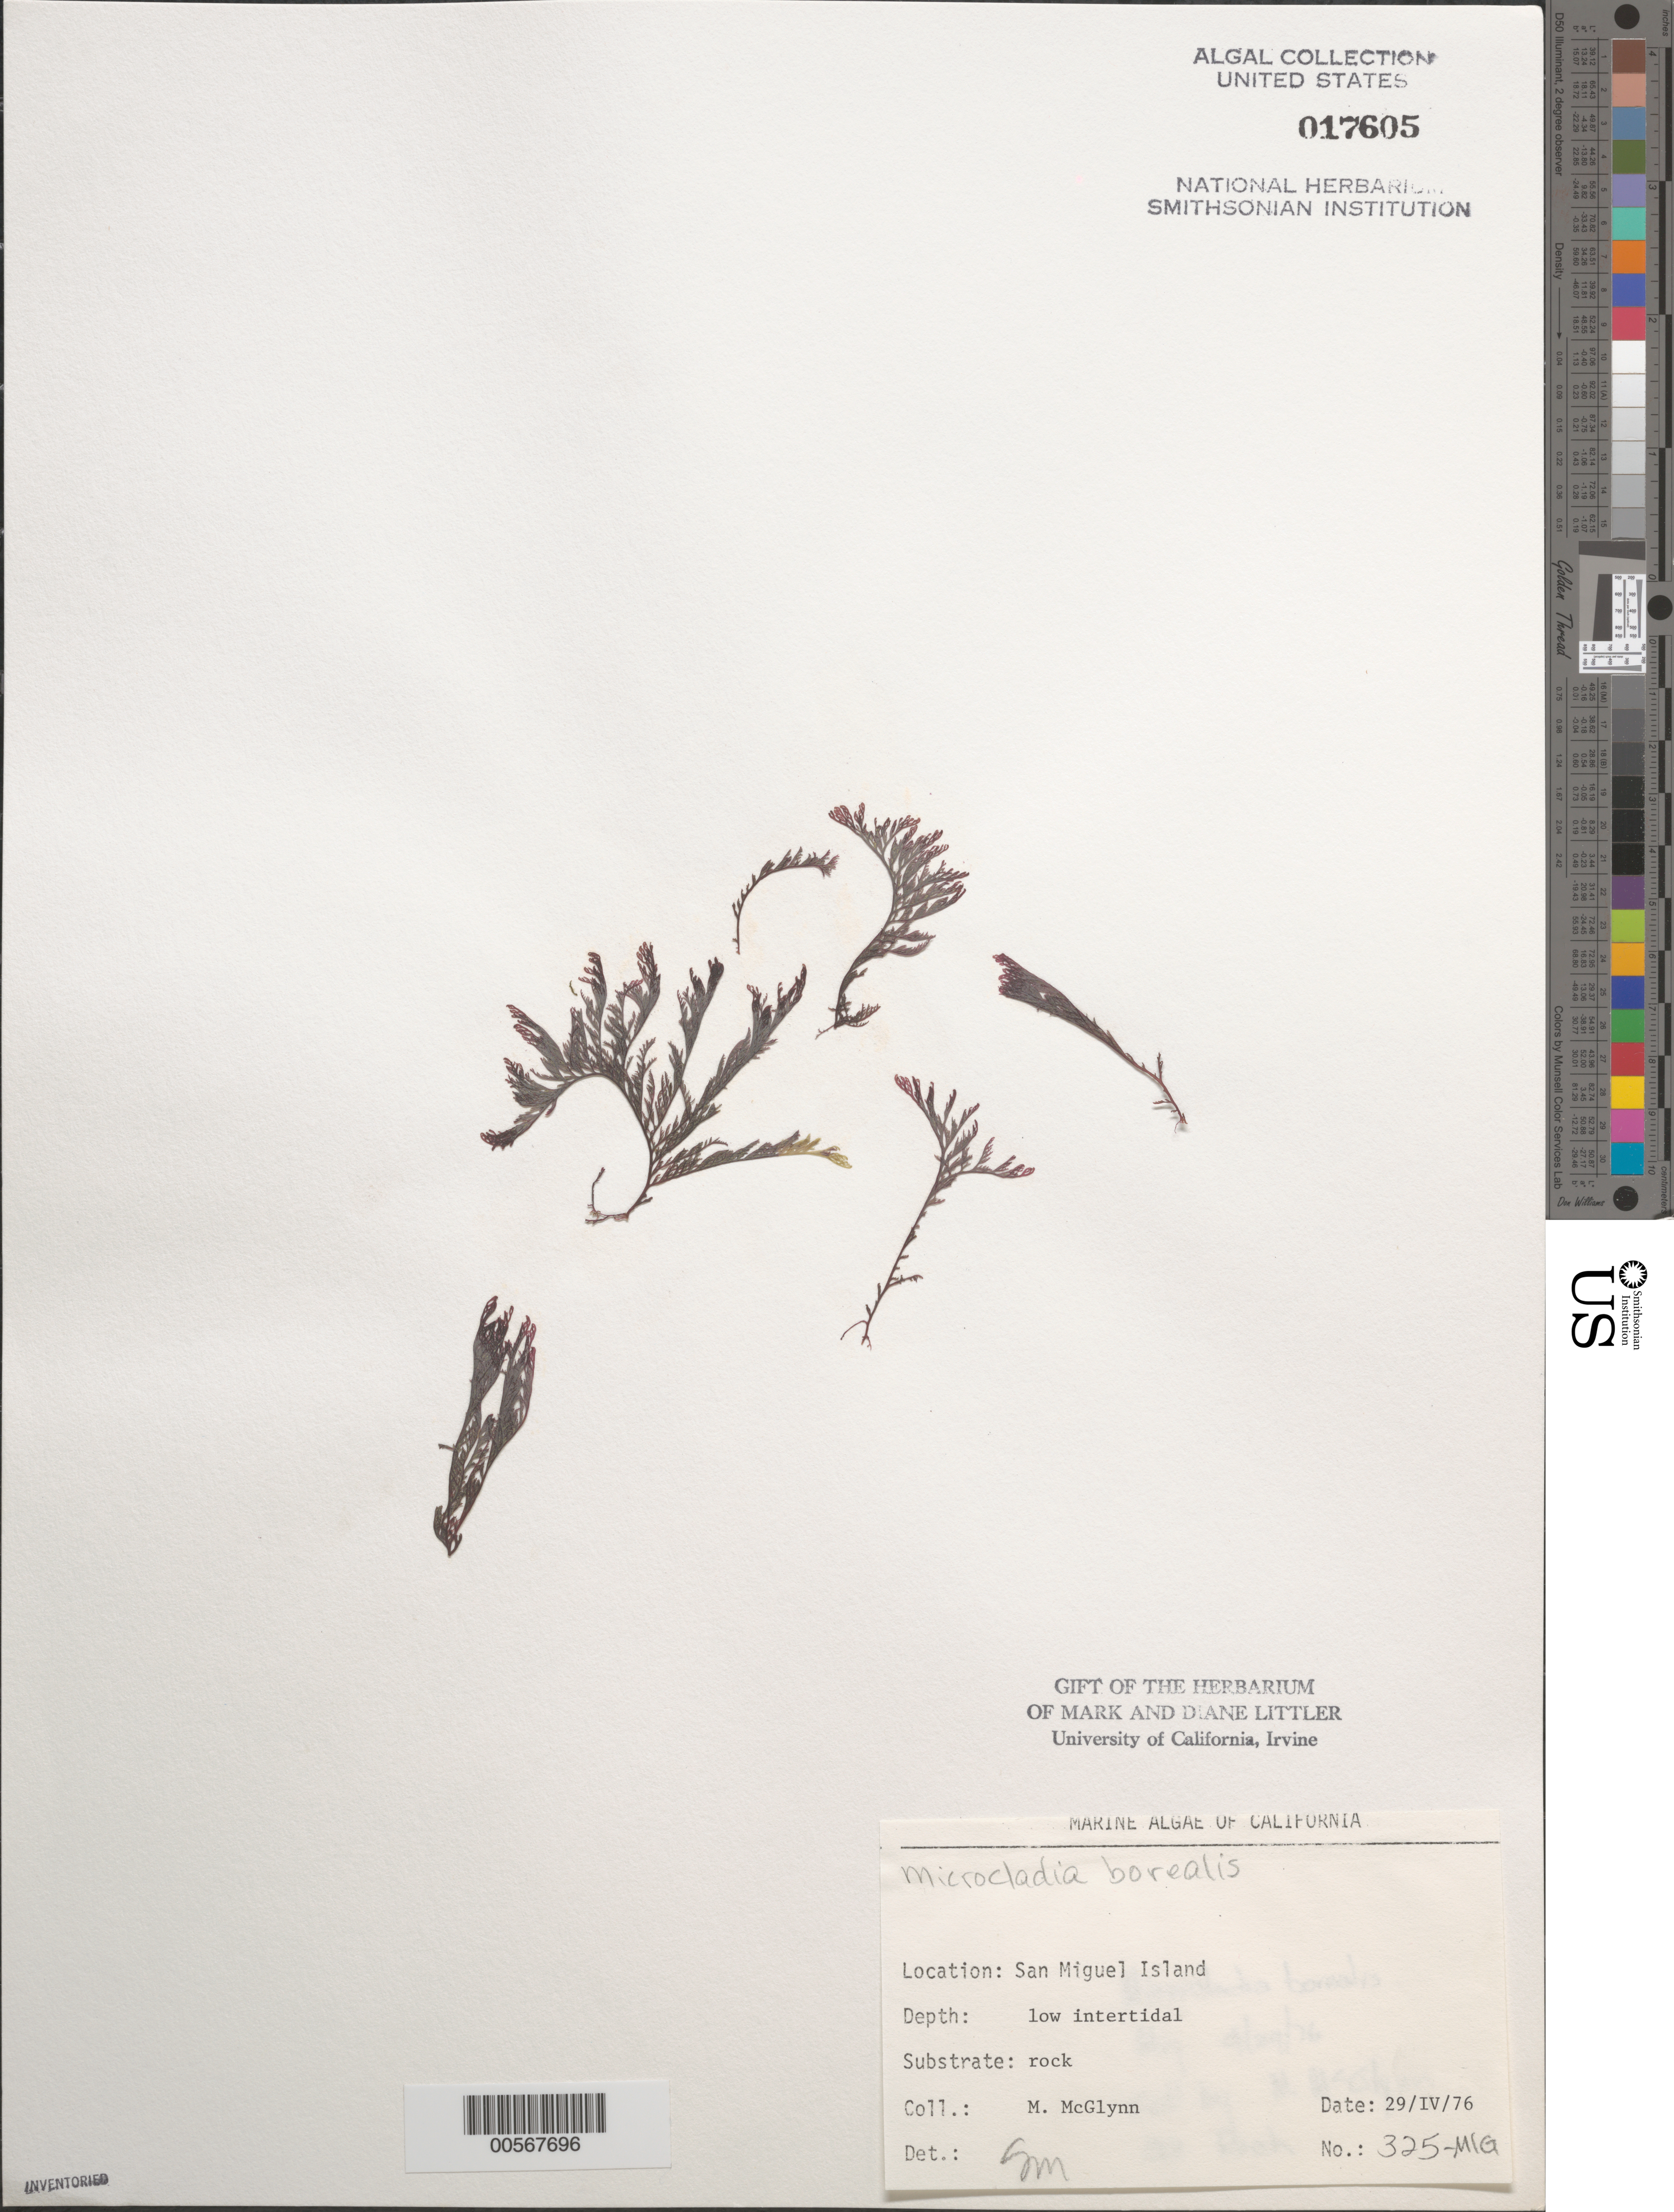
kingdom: Plantae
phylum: Rhodophyta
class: Florideophyceae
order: Ceramiales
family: Ceramiaceae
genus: Microcladia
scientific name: Microcladia borealis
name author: Rupr.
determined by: Murray, S. N.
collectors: M. McGlynn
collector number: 325-mig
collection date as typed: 29 Apr 1976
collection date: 1976-04-29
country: United States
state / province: California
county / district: Santa Barbara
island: San Miguel Island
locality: Cuyler Harbor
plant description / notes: BLM-SOCALBIGHT Rocky Intertidal Survey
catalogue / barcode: US 17605